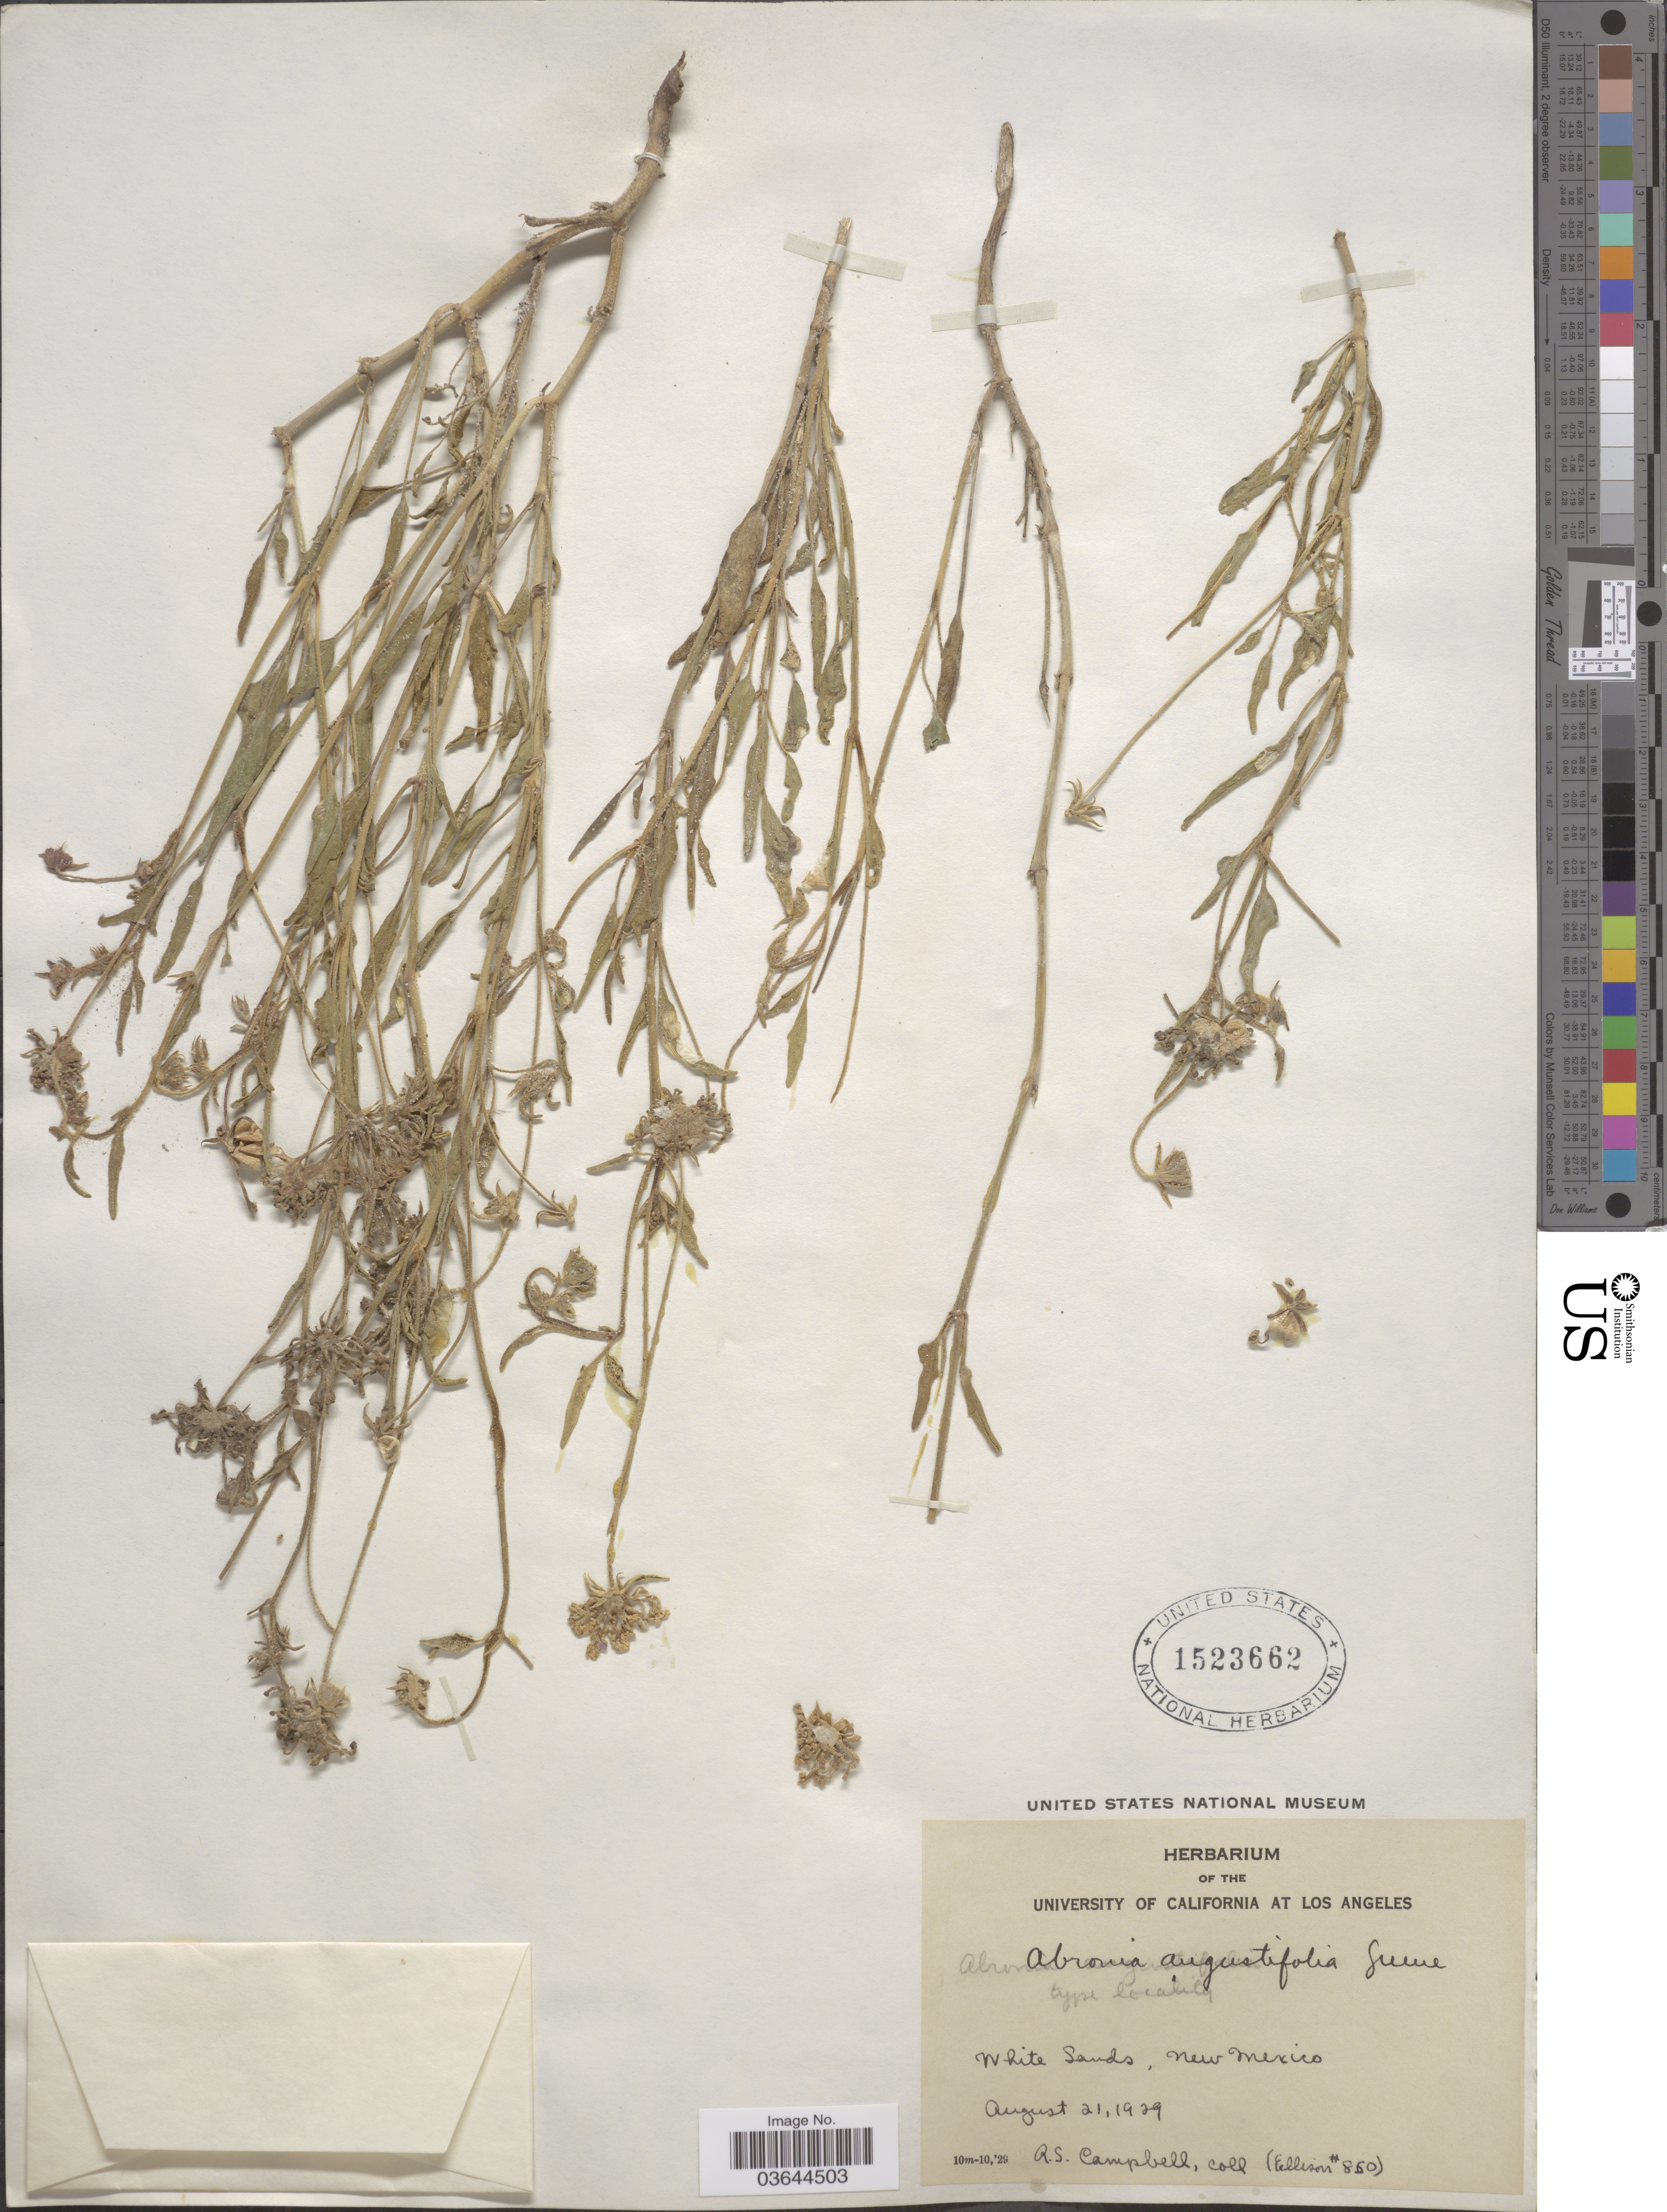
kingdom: Plantae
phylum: Tracheophyta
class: Magnoliopsida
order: Caryophyllales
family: Nyctaginaceae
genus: Abronia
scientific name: Abronia angustifolia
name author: Greene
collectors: R. S. Campbell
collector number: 860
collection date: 1929-08-21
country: United States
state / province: New Mexico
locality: White Sands.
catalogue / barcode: US 1523662